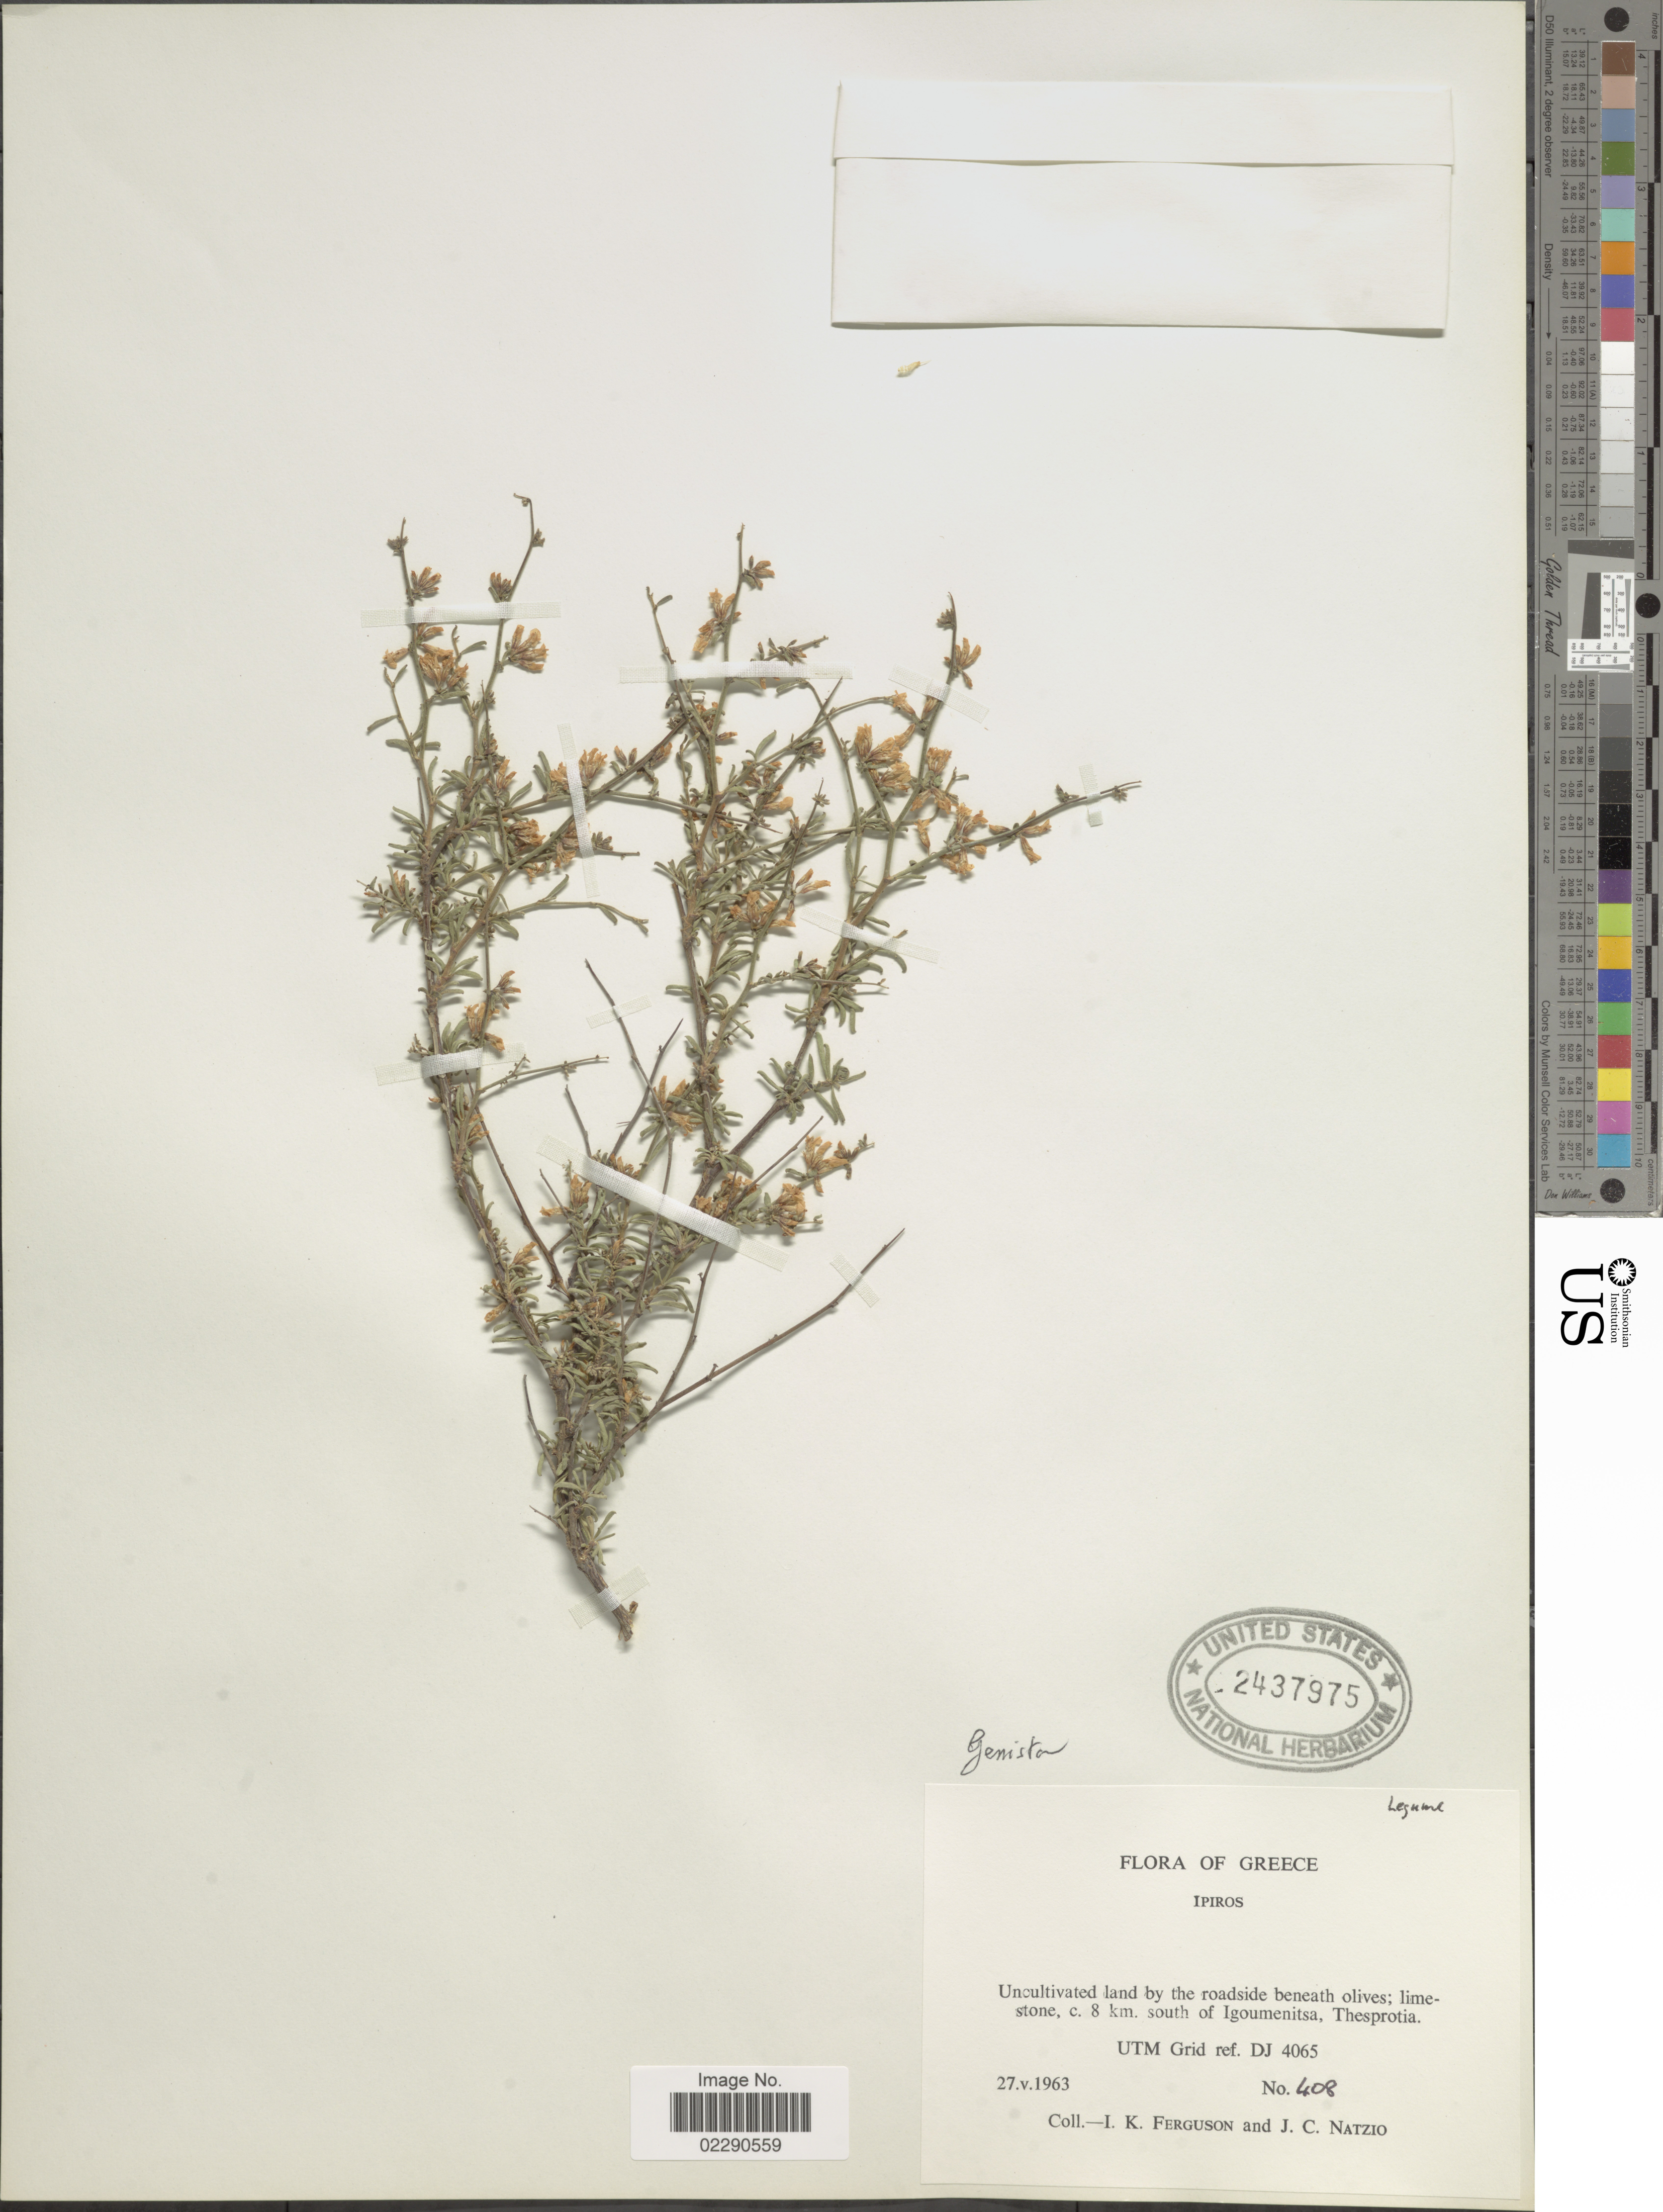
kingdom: Plantae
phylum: Tracheophyta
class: Magnoliopsida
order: Fabales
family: Fabaceae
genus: Genista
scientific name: Genista sp.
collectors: I. K. Ferguson & J. Natzio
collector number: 408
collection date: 1963-05-27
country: Greece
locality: Ipiros, c. 8 km south of Igoumenitsa, Thesprotia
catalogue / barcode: US 2437975